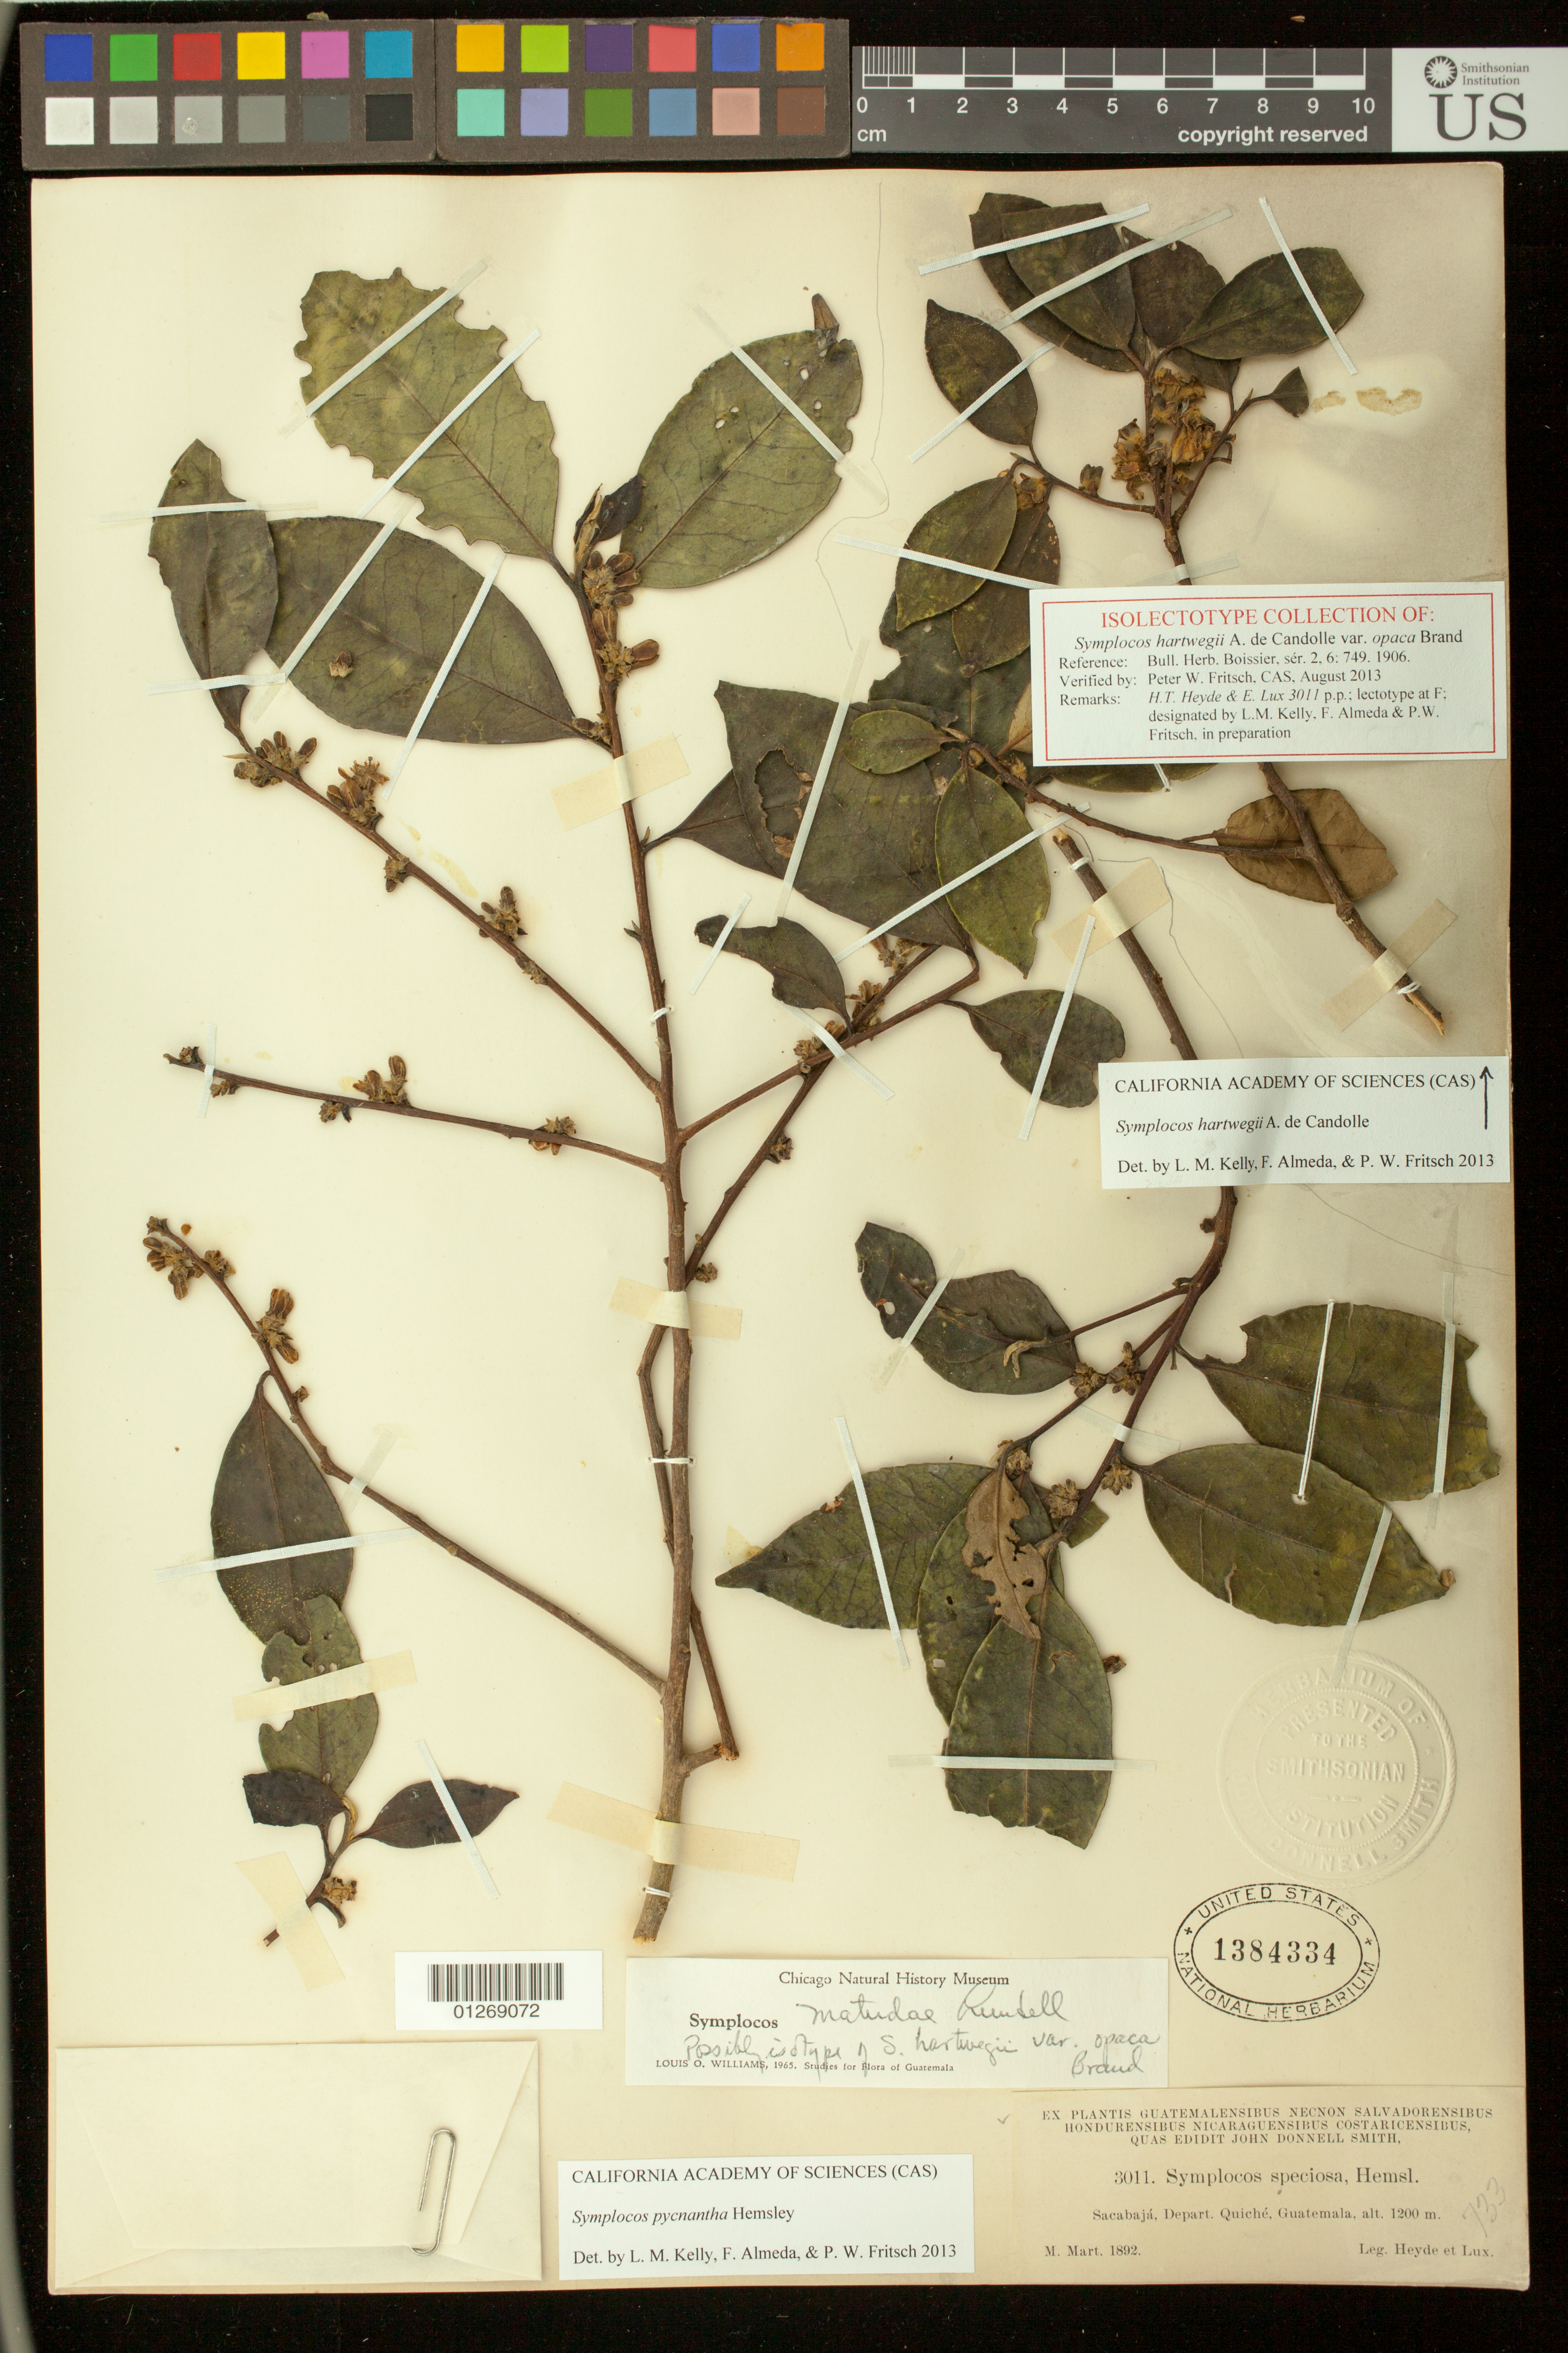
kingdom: Plantae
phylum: Tracheophyta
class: Magnoliopsida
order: Ericales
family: Symplocaceae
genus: Symplocos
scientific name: Symplocos hartwegii var. opaca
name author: Brand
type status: Type Collection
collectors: E. T. Heyde & E. Lux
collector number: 3011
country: Guatemala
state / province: El Quiché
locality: Sacabajá, Depart. Quiché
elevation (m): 1200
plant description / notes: Annotated as isolectotype collection "in preparation" by L.M. Kelly et al. (2013). As annotated, specimen represents a mixed collection, with only one element (of 2) on sheet representing the isolectotype collection.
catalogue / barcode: US 1384334